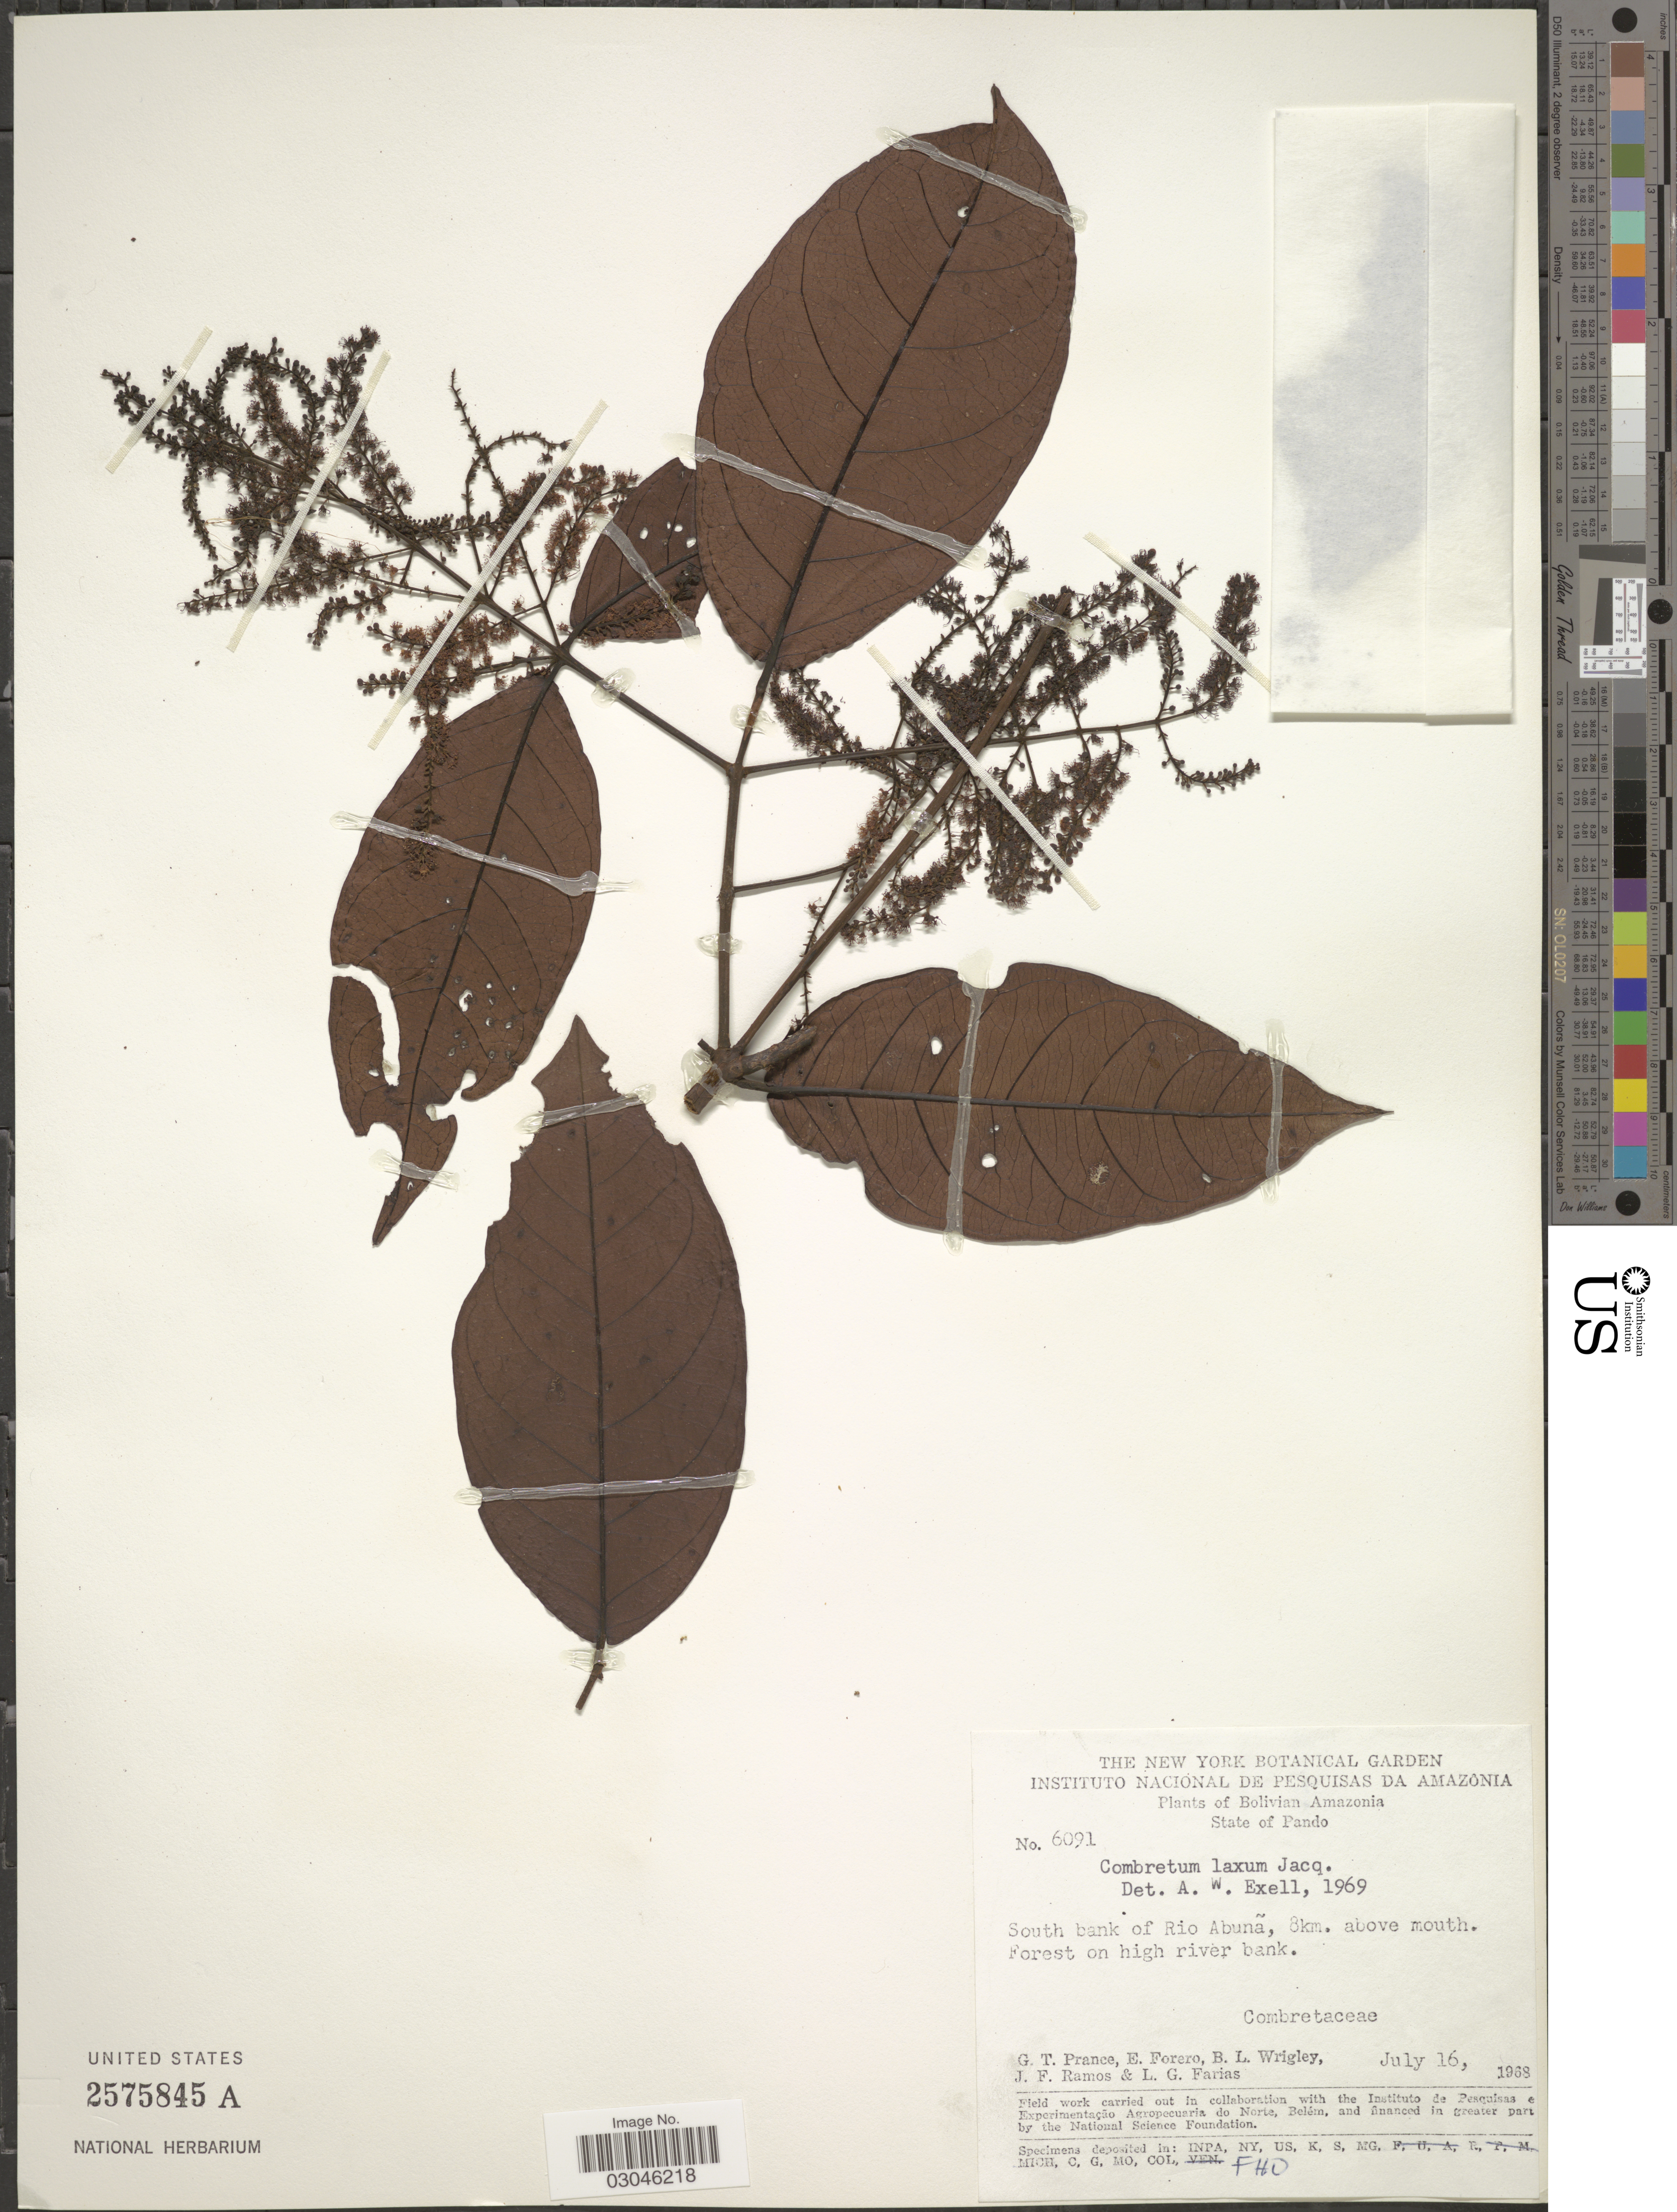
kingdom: Plantae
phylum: Tracheophyta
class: Magnoliopsida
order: Myrtales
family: Combretaceae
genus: Combretum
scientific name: Combretum laxum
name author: Jacq.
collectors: G. T. Prance, E. Forero, B. L. Wrigley, J. F. Ramos & L. G. Farias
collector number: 6091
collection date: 1968-07-16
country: Bolivia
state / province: Pando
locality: Bolivian Amazonia. South bank of Rio Abuña, 8km. above mouth.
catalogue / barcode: US 2575845A